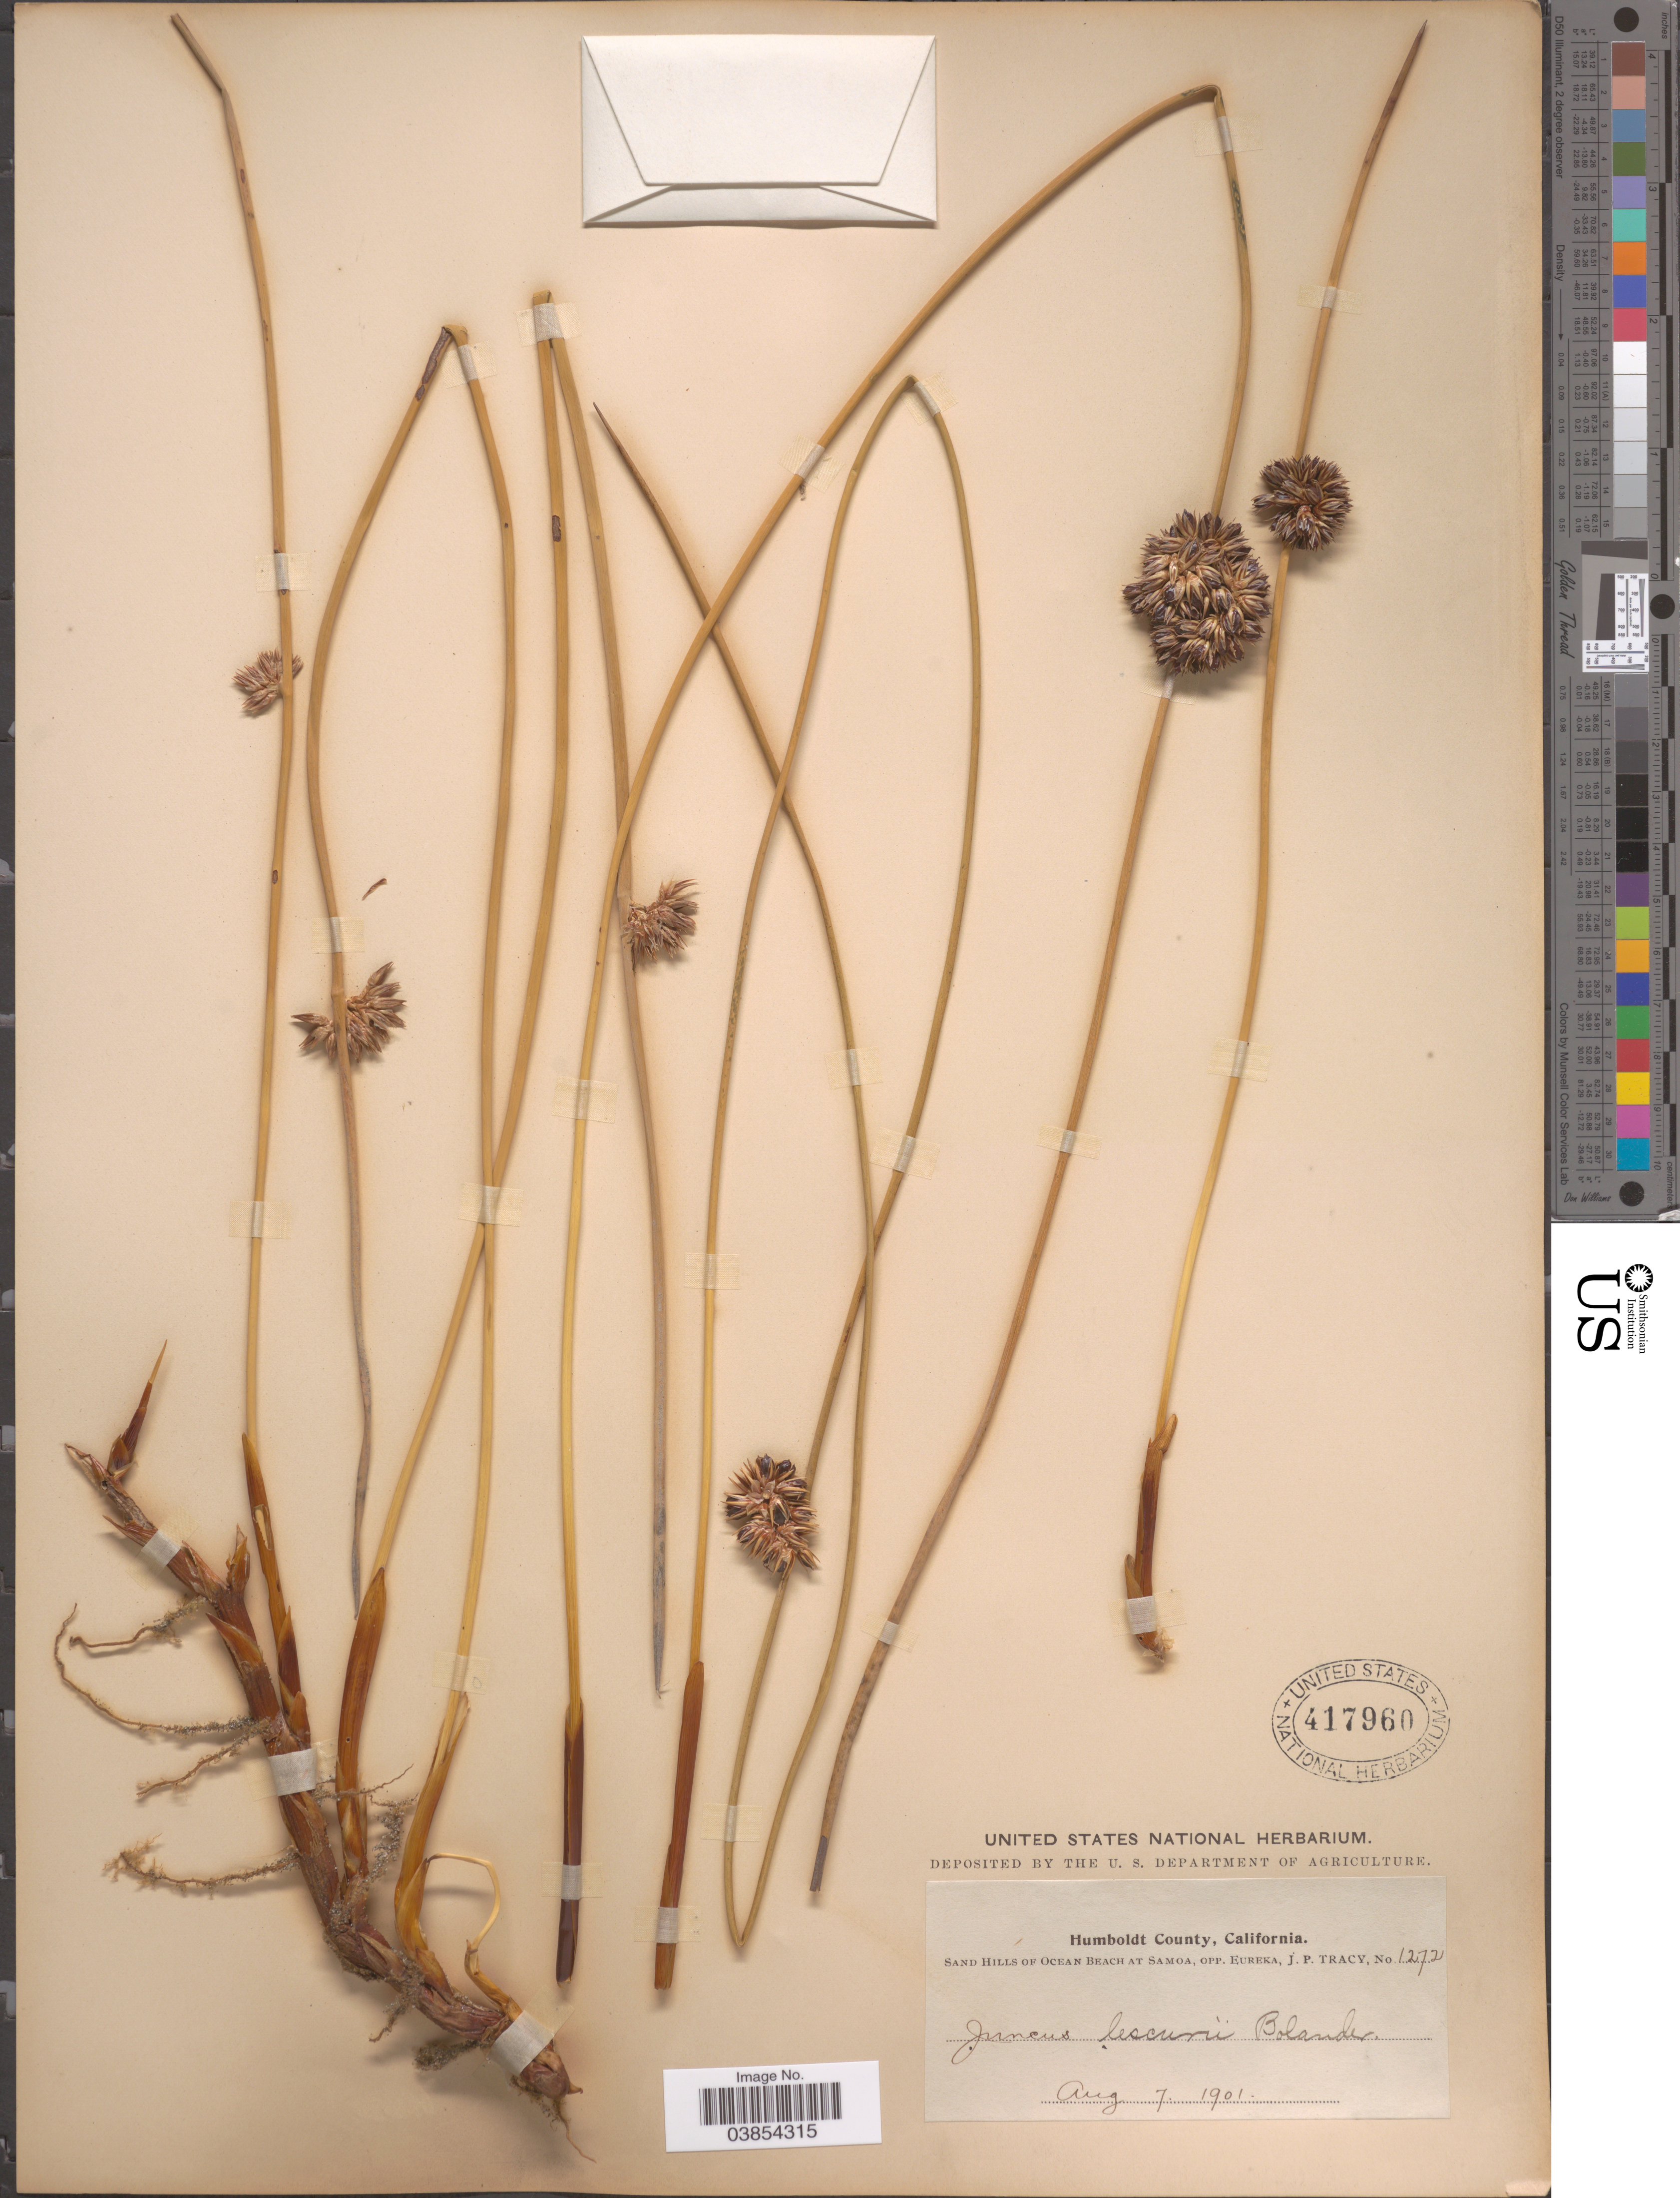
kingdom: Plantae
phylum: Tracheophyta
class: Liliopsida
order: Poales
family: Juncaceae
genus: Juncus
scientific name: Juncus lesueurii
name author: Bol.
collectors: J. Tracy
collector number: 1272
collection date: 1901-08-07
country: United States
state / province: California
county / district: Humboldt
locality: Humboldt County. Sand hills of Ocean Beach at Samoa, opp. Eureka.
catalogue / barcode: US 417960